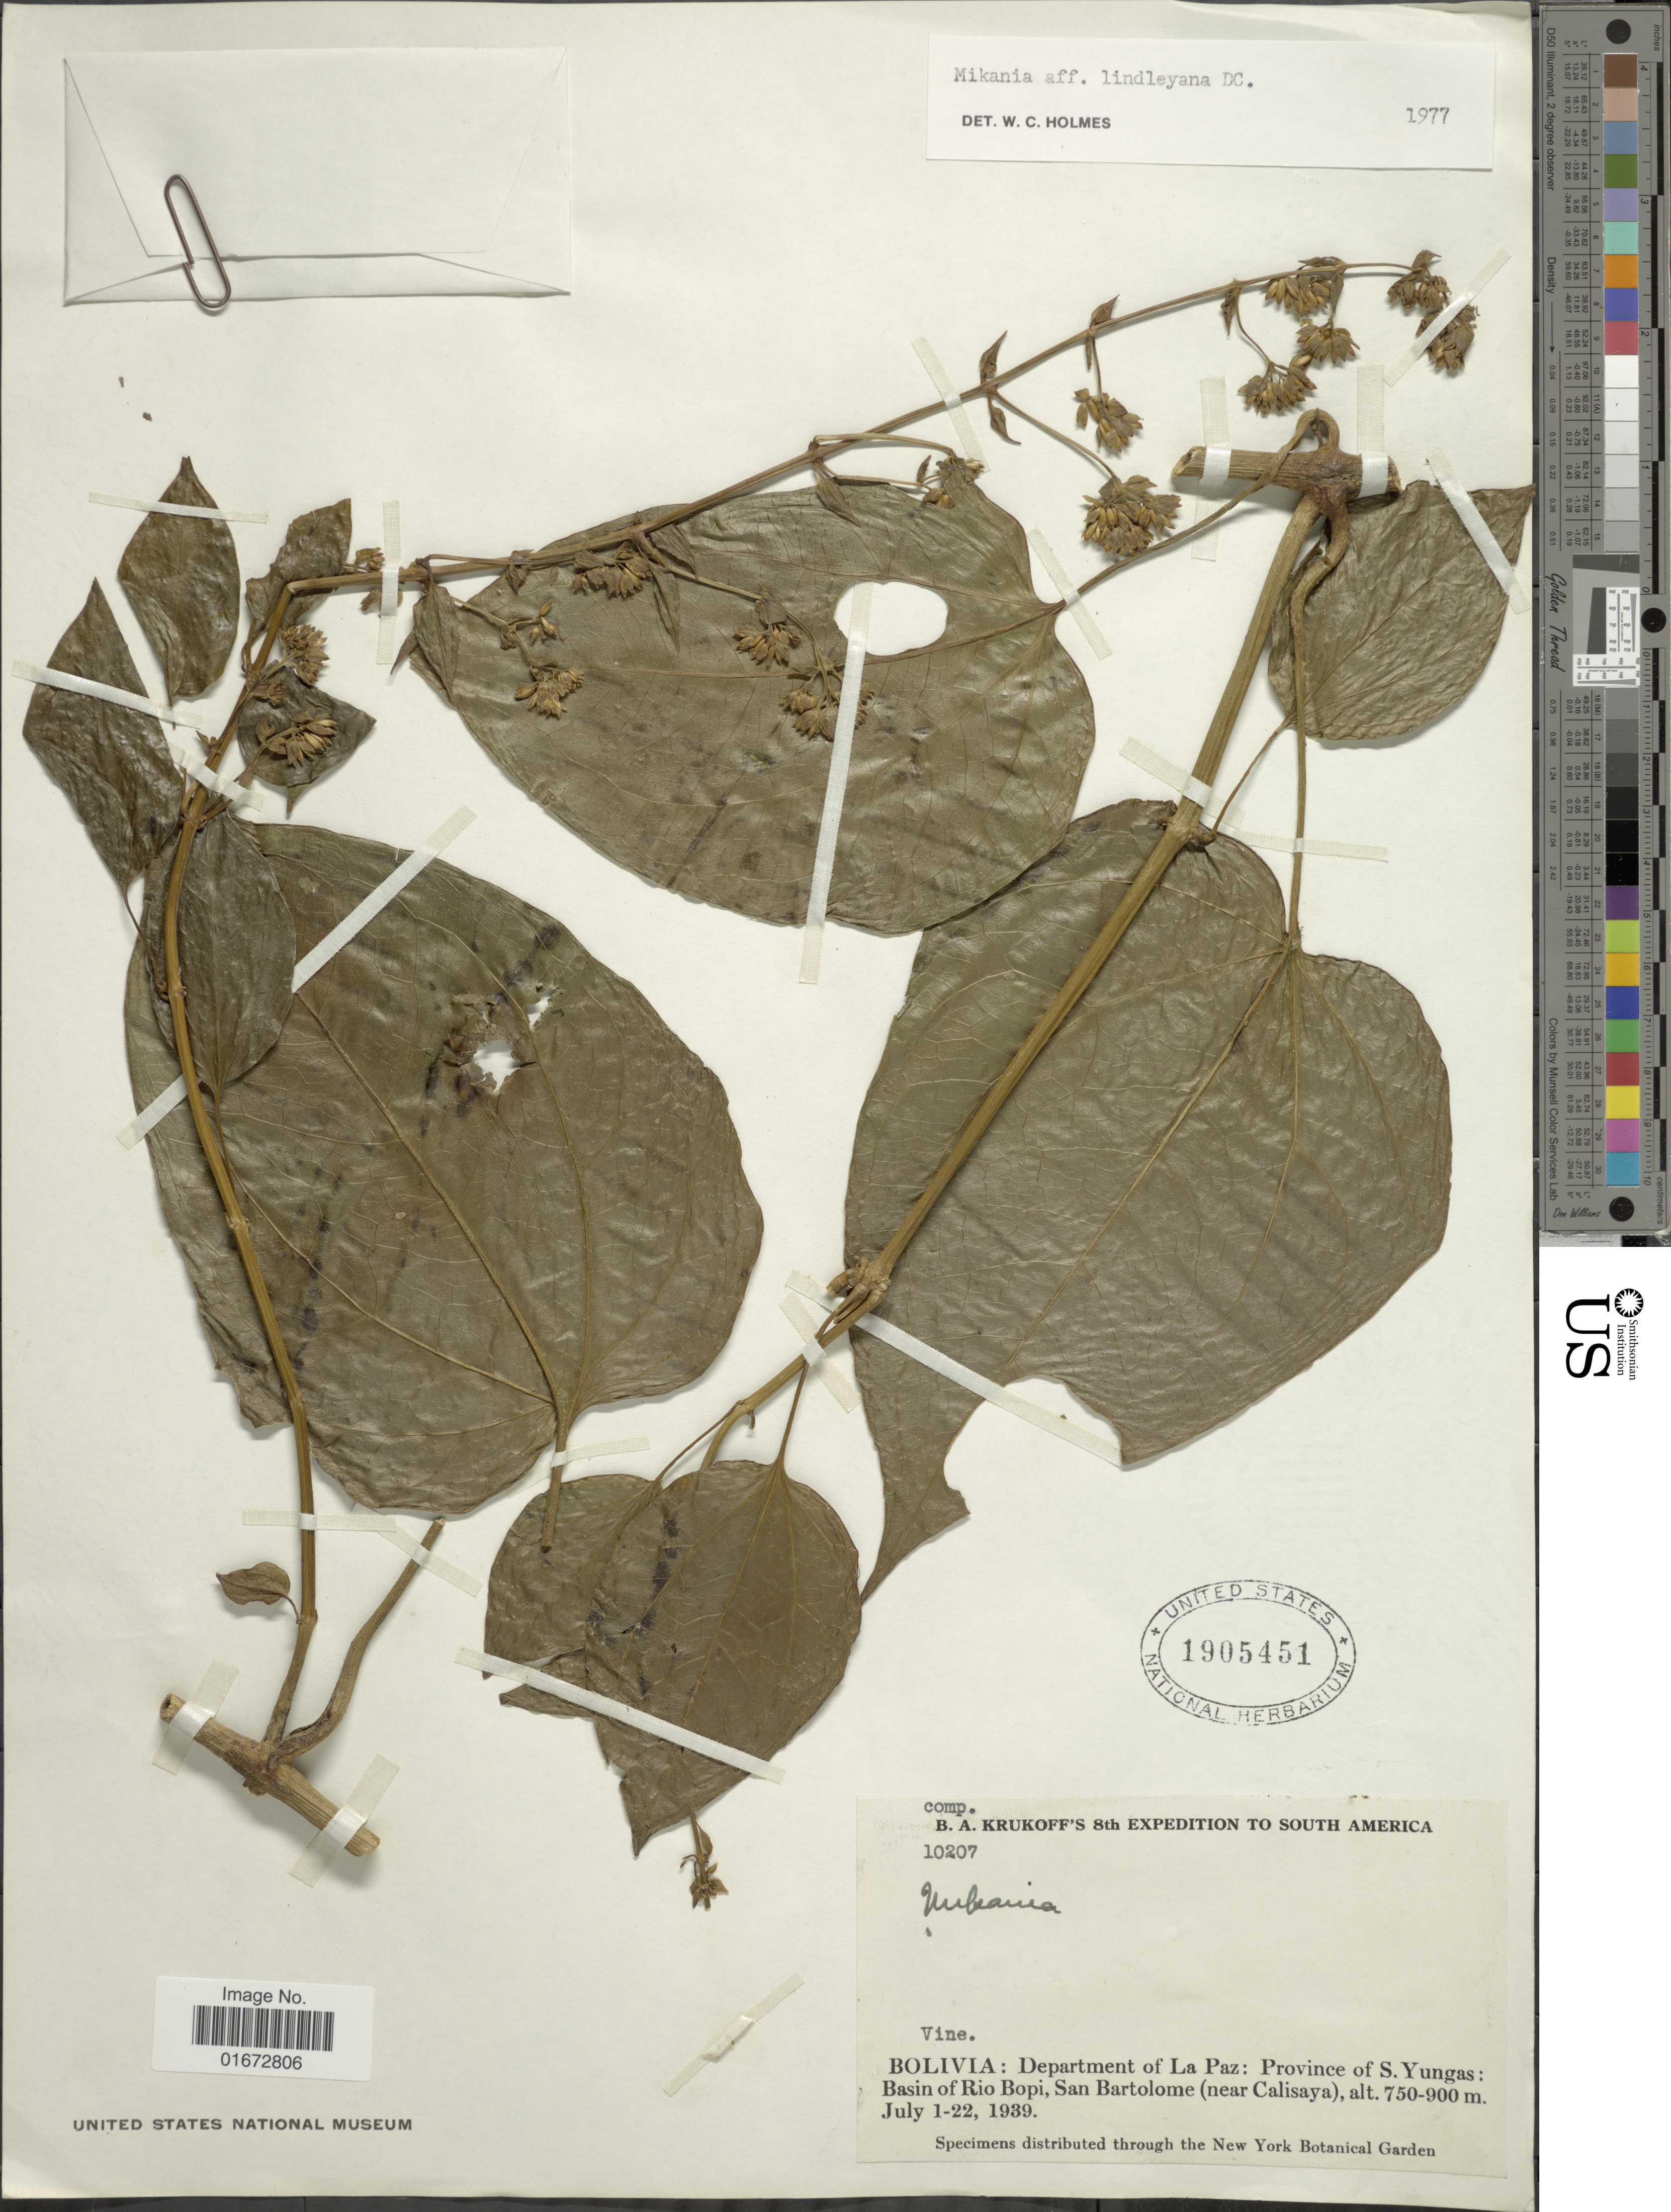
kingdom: Plantae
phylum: Tracheophyta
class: Magnoliopsida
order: Asterales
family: Asteraceae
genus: Mikania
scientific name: Mikania lindleyana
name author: DC.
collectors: B. A. Krukoff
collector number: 10207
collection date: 1939-07-01/1939-07-22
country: Bolivia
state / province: La Paz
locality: Bolivia: Department of La Paz: Province of S. Yungas: Basin of Rio Bopi, San Bartolome (near Calisaya)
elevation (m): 750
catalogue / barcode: US 1905451